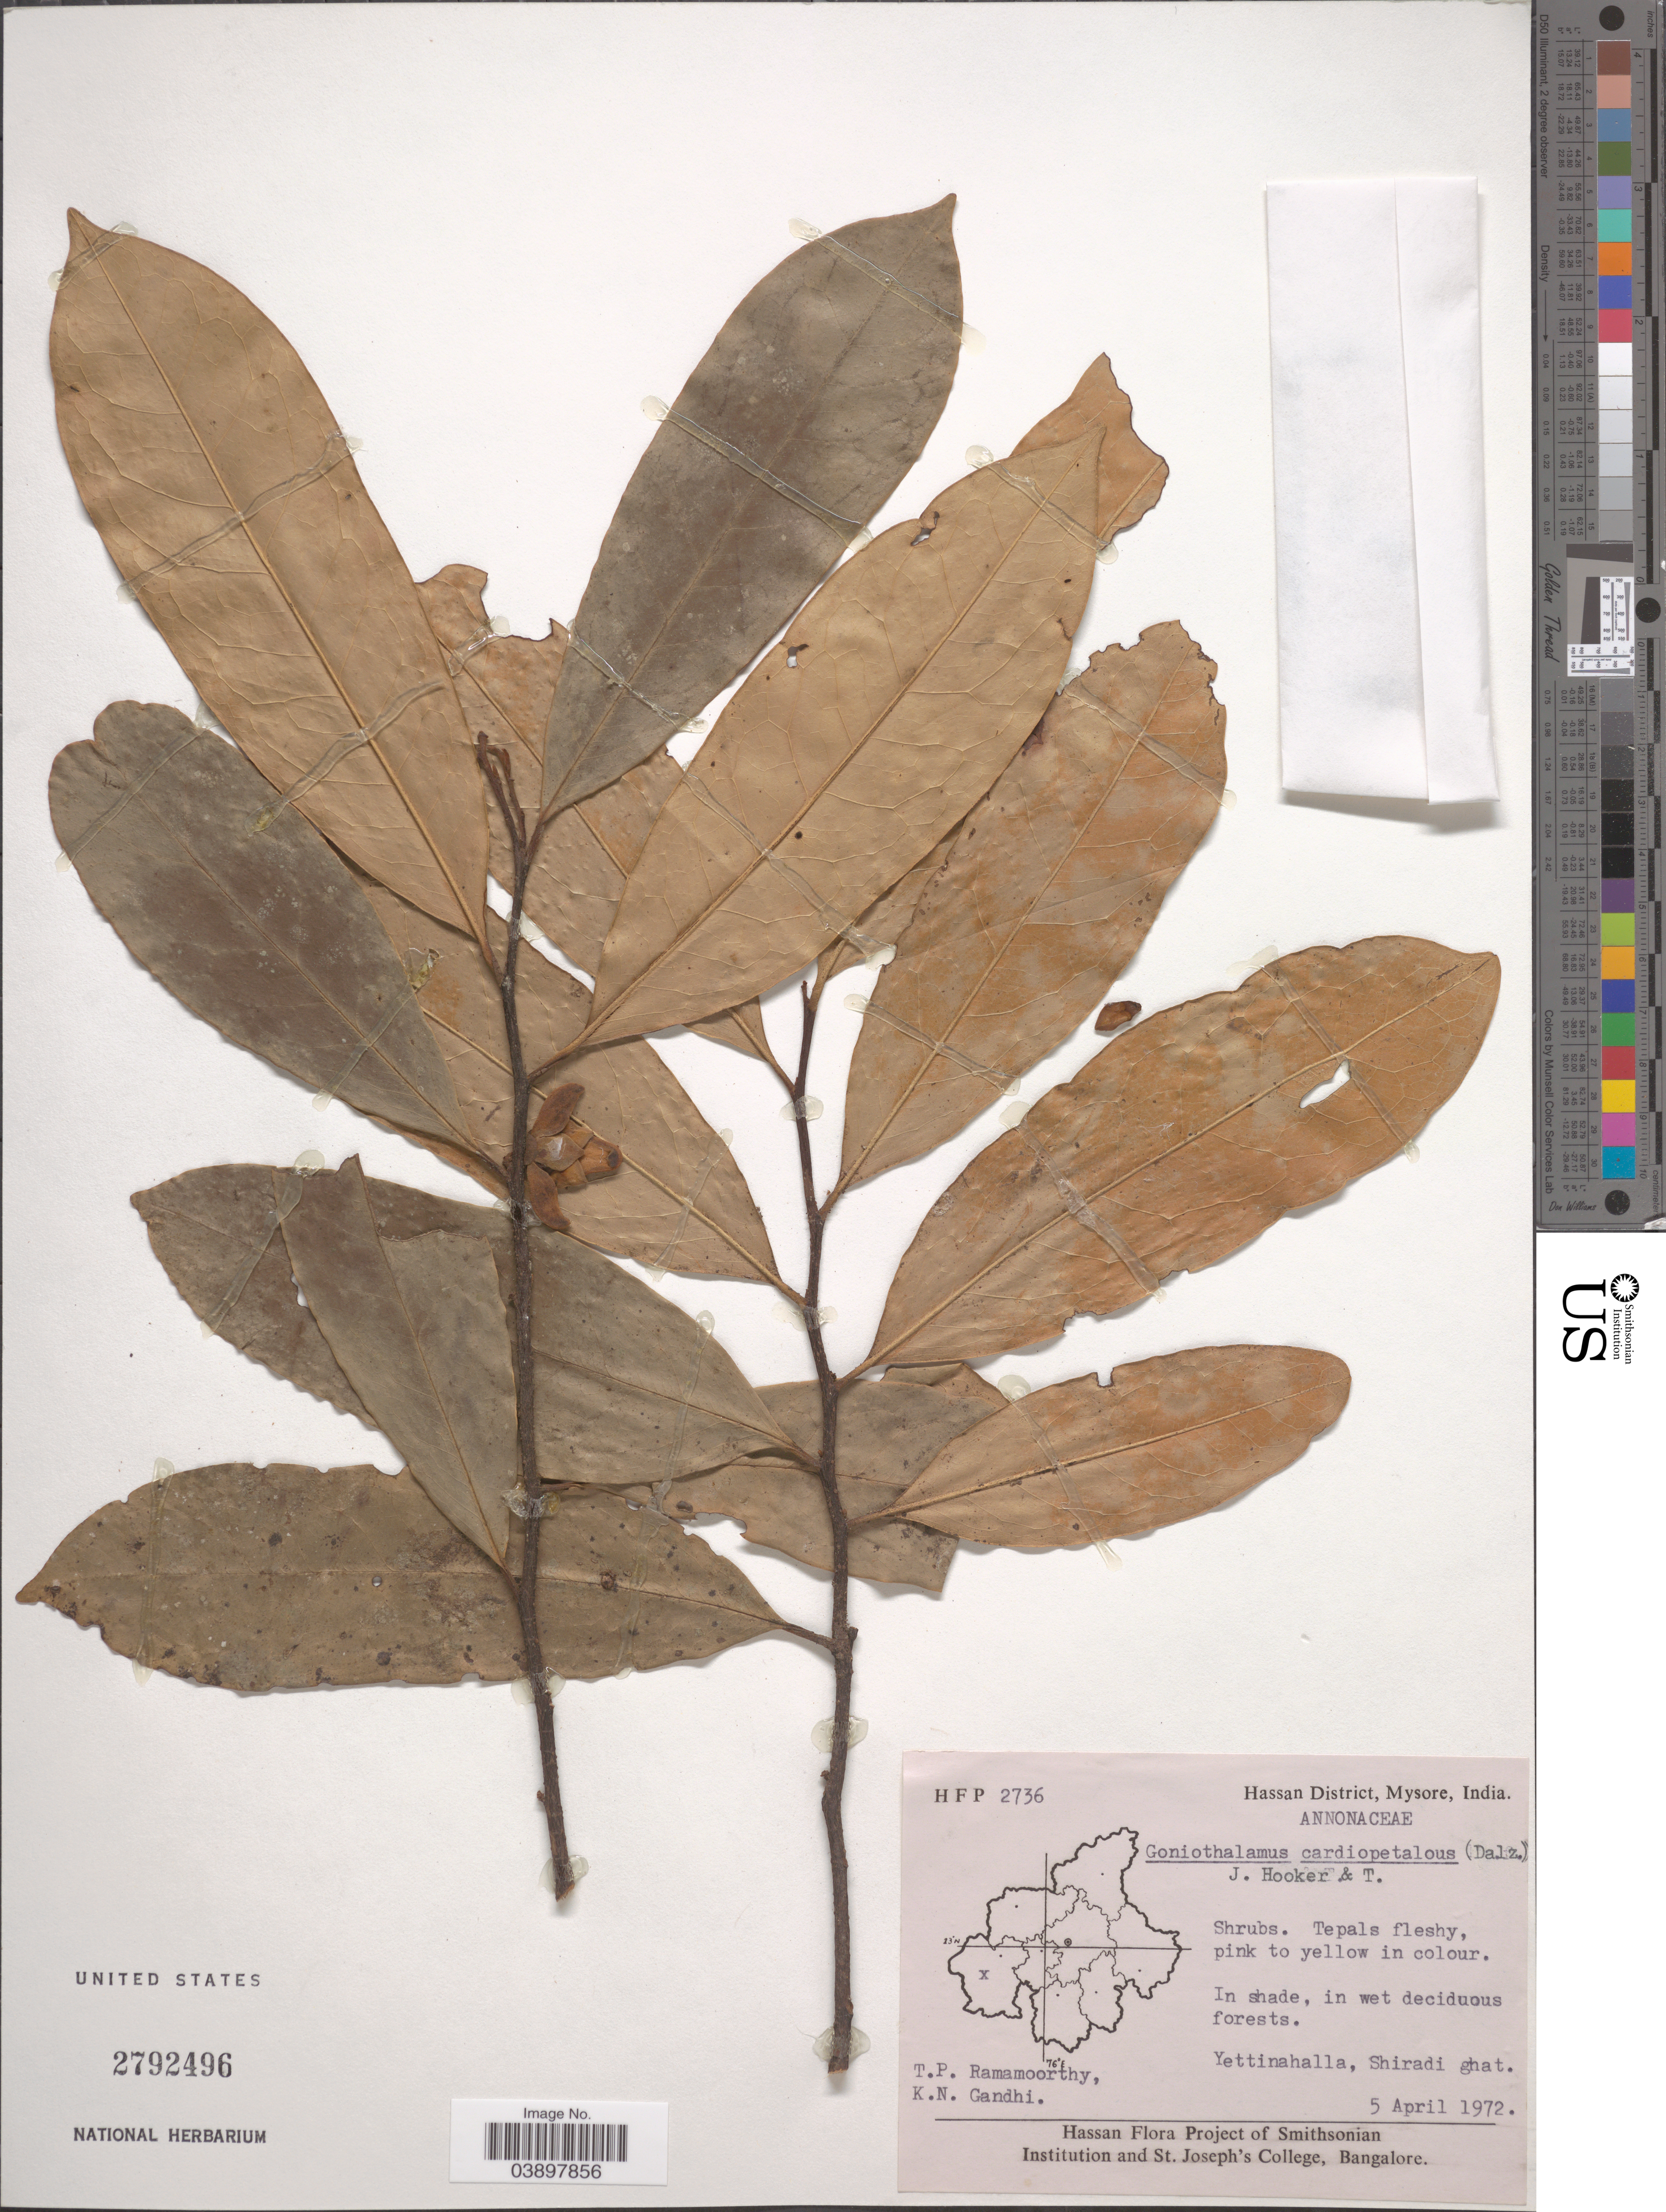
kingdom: Plantae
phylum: Tracheophyta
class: Magnoliopsida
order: Magnoliales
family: Annonaceae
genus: Goniothalamus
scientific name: Goniothalamus cardiopetalus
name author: Hook. f. & Thomson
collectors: T. P. Ramamoorthy & K. N. Gandhi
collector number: HFP 2736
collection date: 1972-04-05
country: India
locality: Hassan District, Mysore. Yettinahalla, Shiradi ghat.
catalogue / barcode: US 2792496